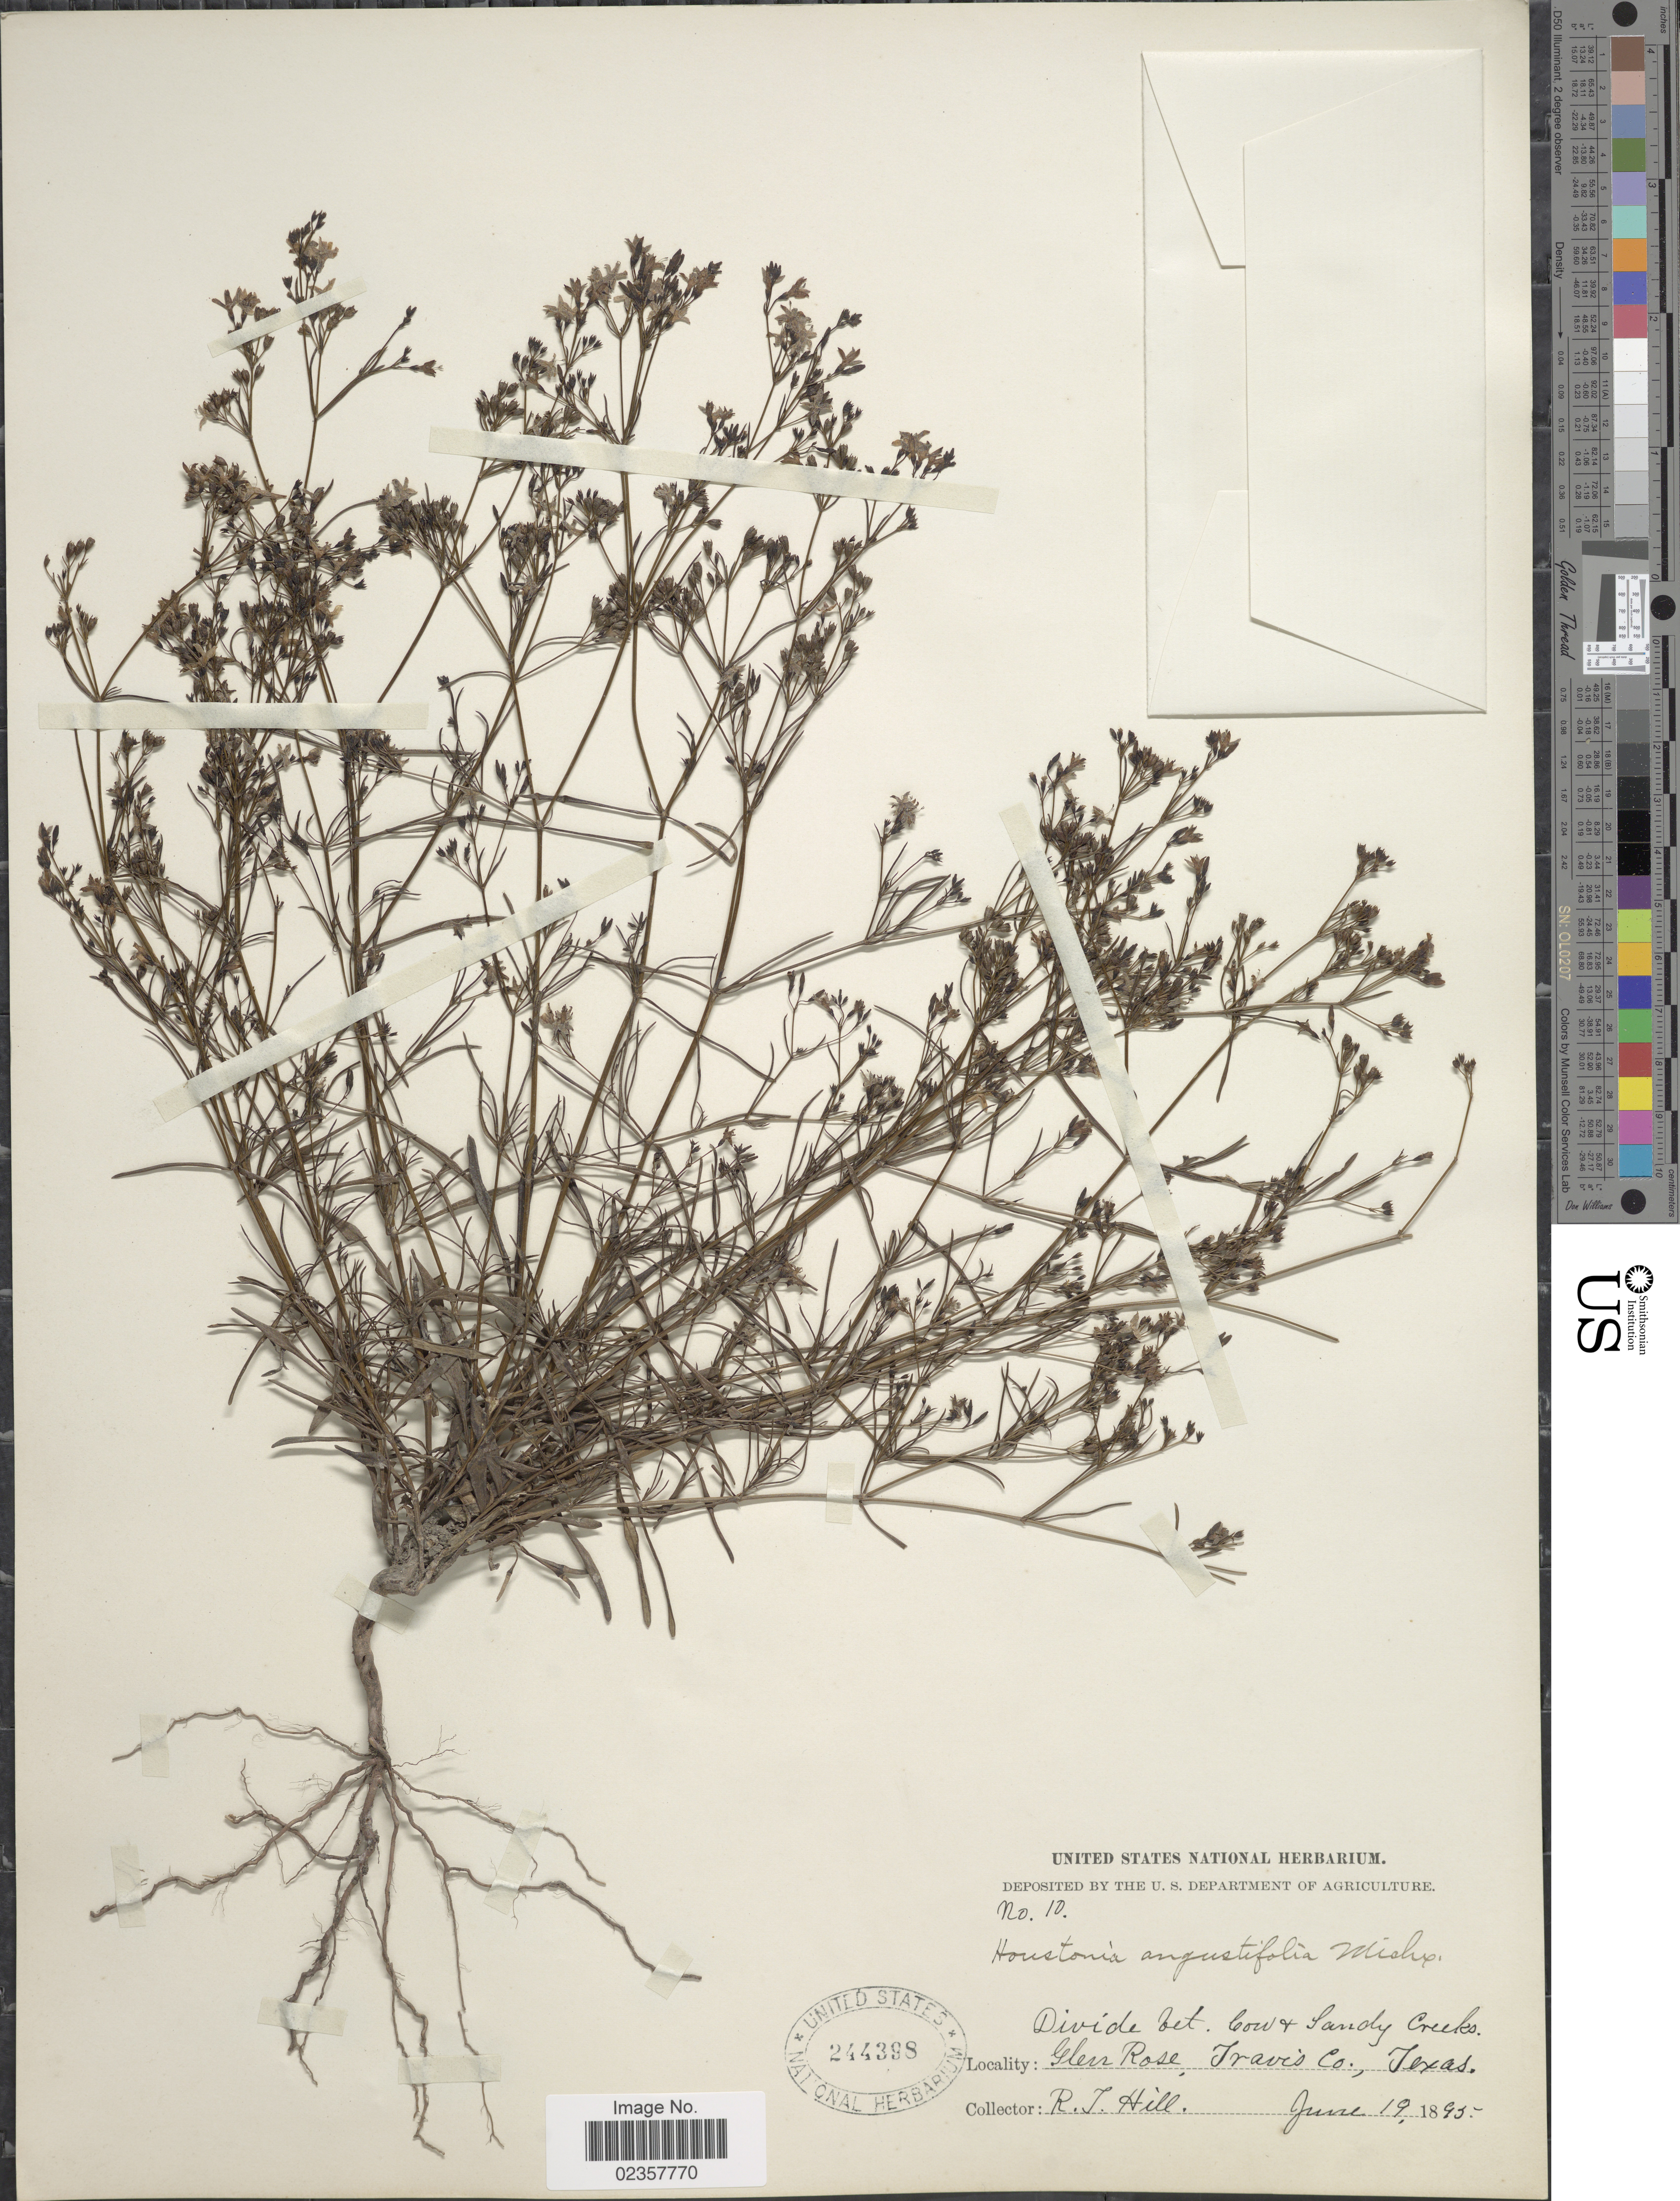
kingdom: Plantae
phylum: Tracheophyta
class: Magnoliopsida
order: Gentianales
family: Rubiaceae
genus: Houstonia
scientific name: Houstonia nigricans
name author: (Lam.) Fernald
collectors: R. Hill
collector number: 10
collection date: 1895-06-19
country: United States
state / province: Texas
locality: Divide bet, low + Sandy Creeks. Glen Rose, Travis Co.,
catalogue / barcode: US 244398